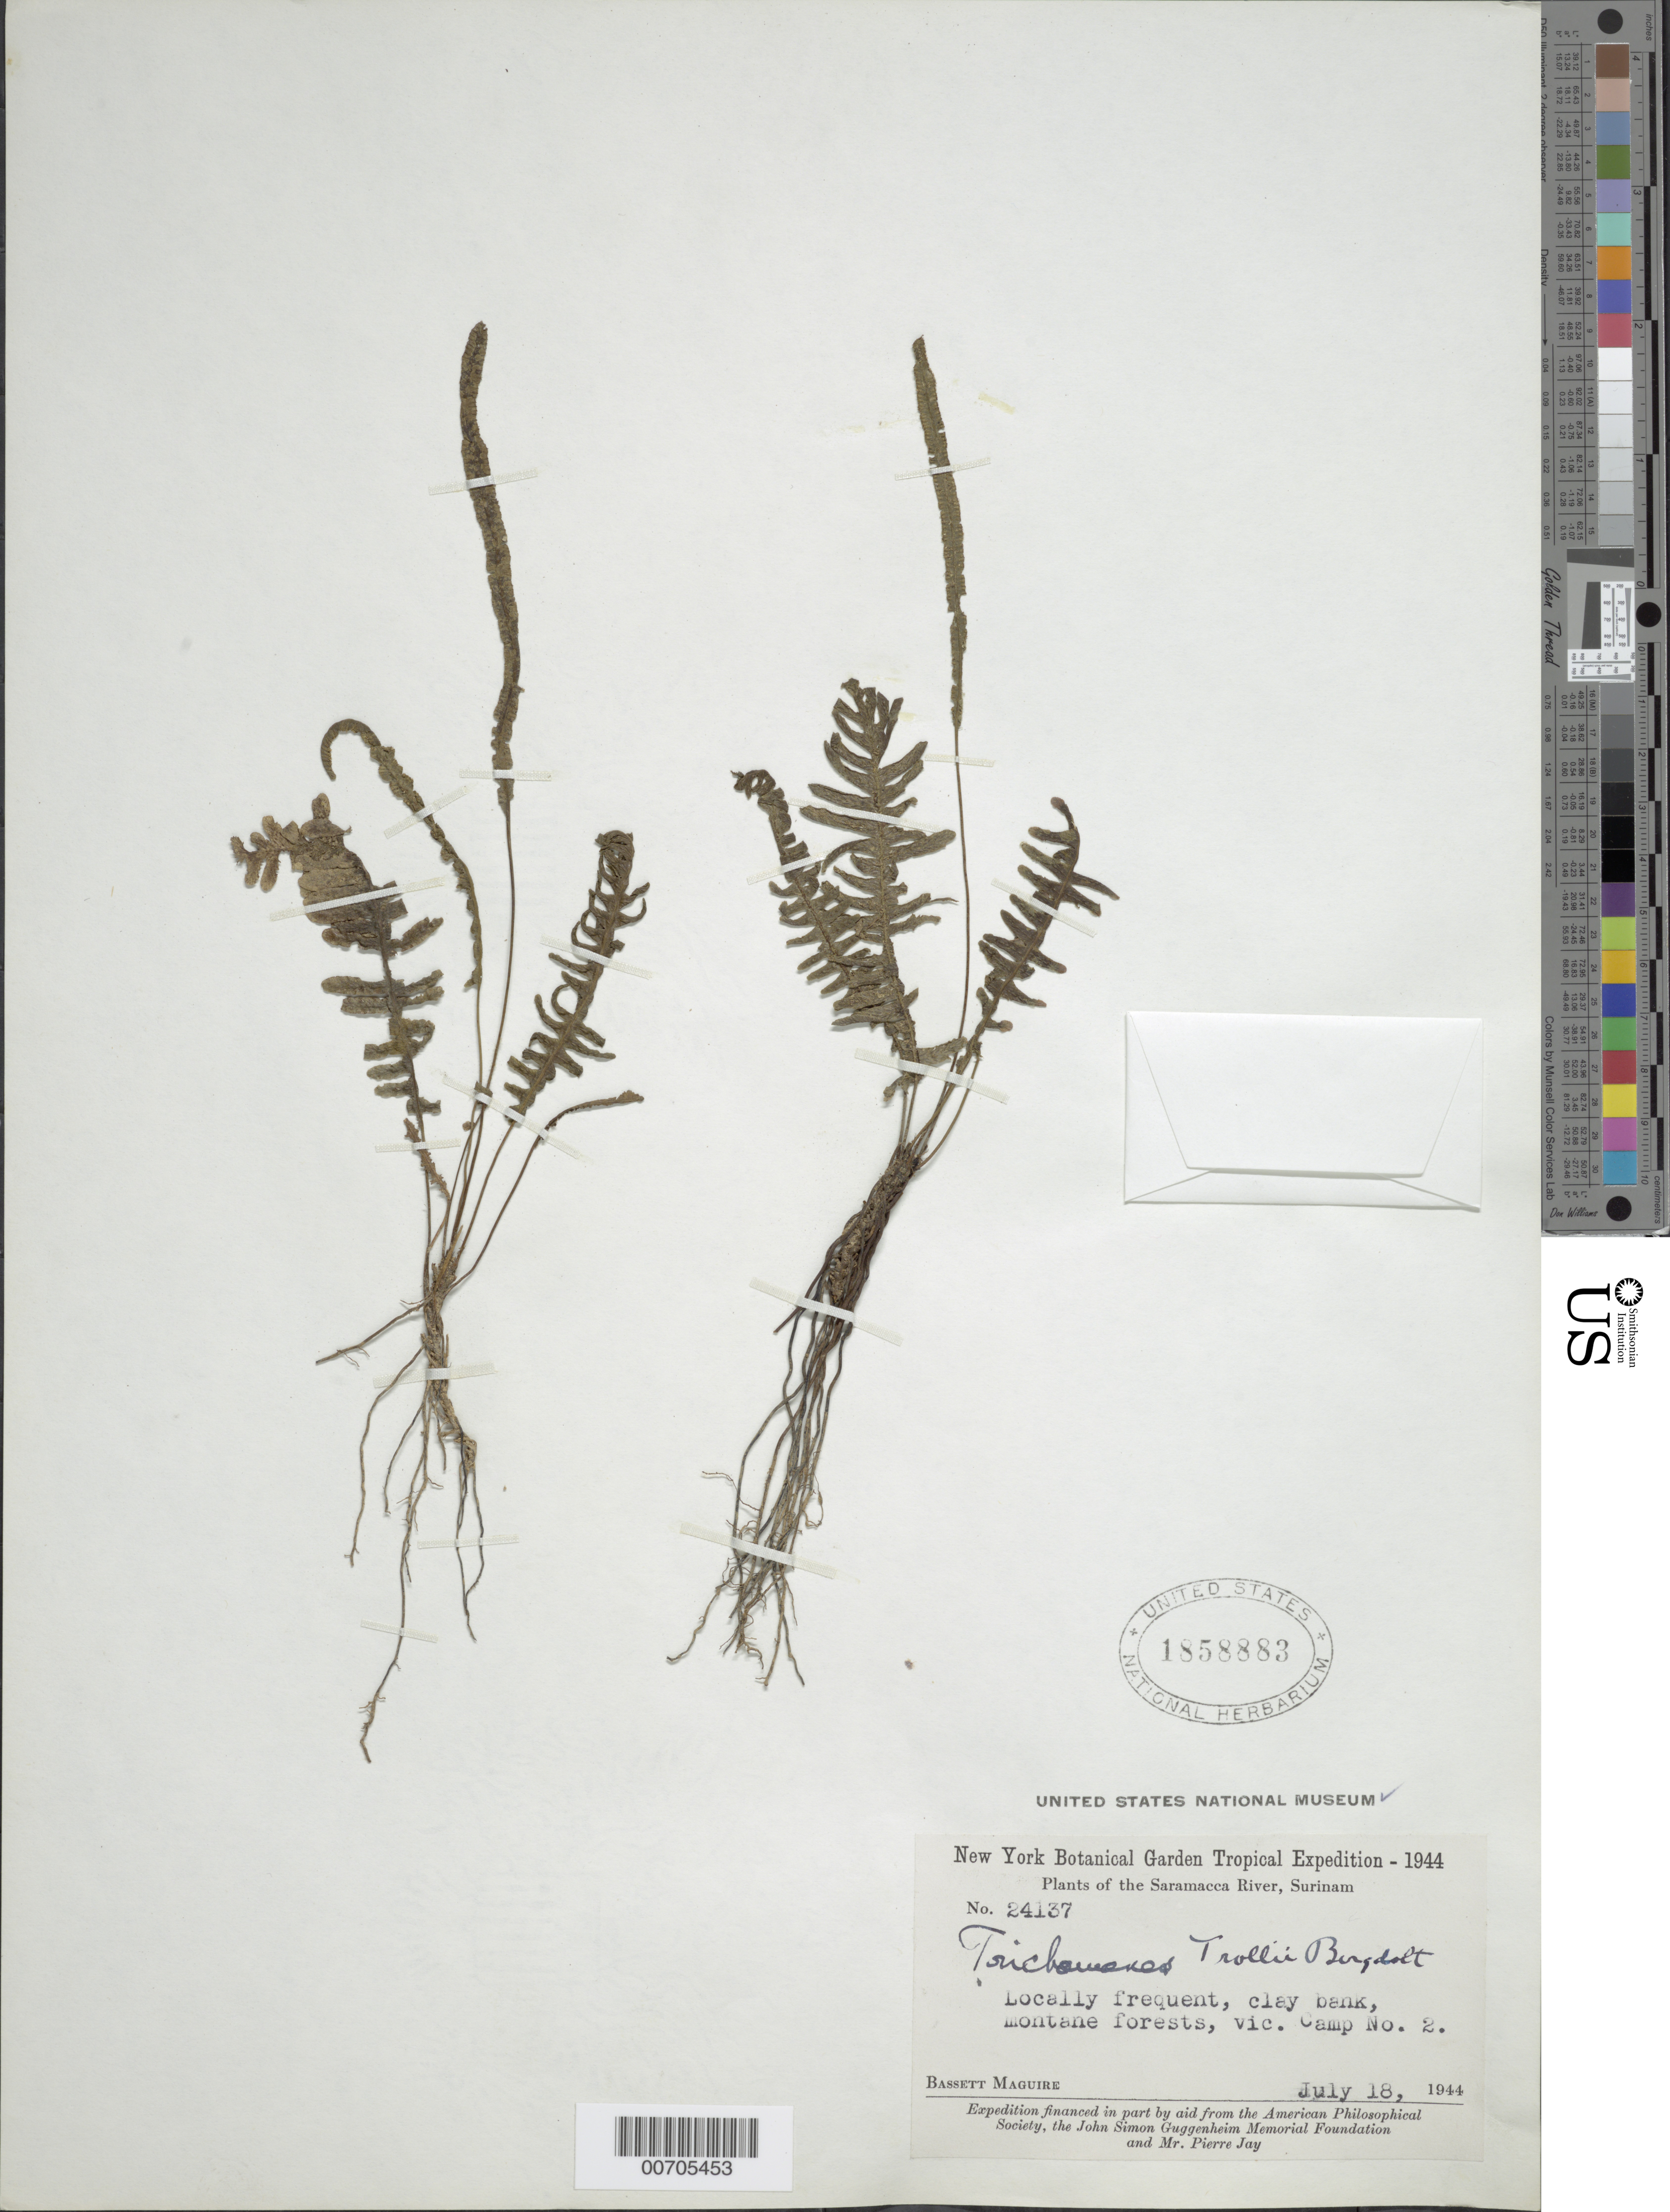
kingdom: Plantae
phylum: Tracheophyta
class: Polypodiopsida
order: Hymenophyllales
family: Hymenophyllaceae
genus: Trichomanes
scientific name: Trichomanes trollii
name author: Bergdolt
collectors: B. Maguire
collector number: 24137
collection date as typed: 18-Jul-44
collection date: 1944-07-18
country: Suriname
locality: Saramacca River, vic. Krappa Camp (No. 2)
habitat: Montane forest, clay bank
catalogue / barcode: US 1858883